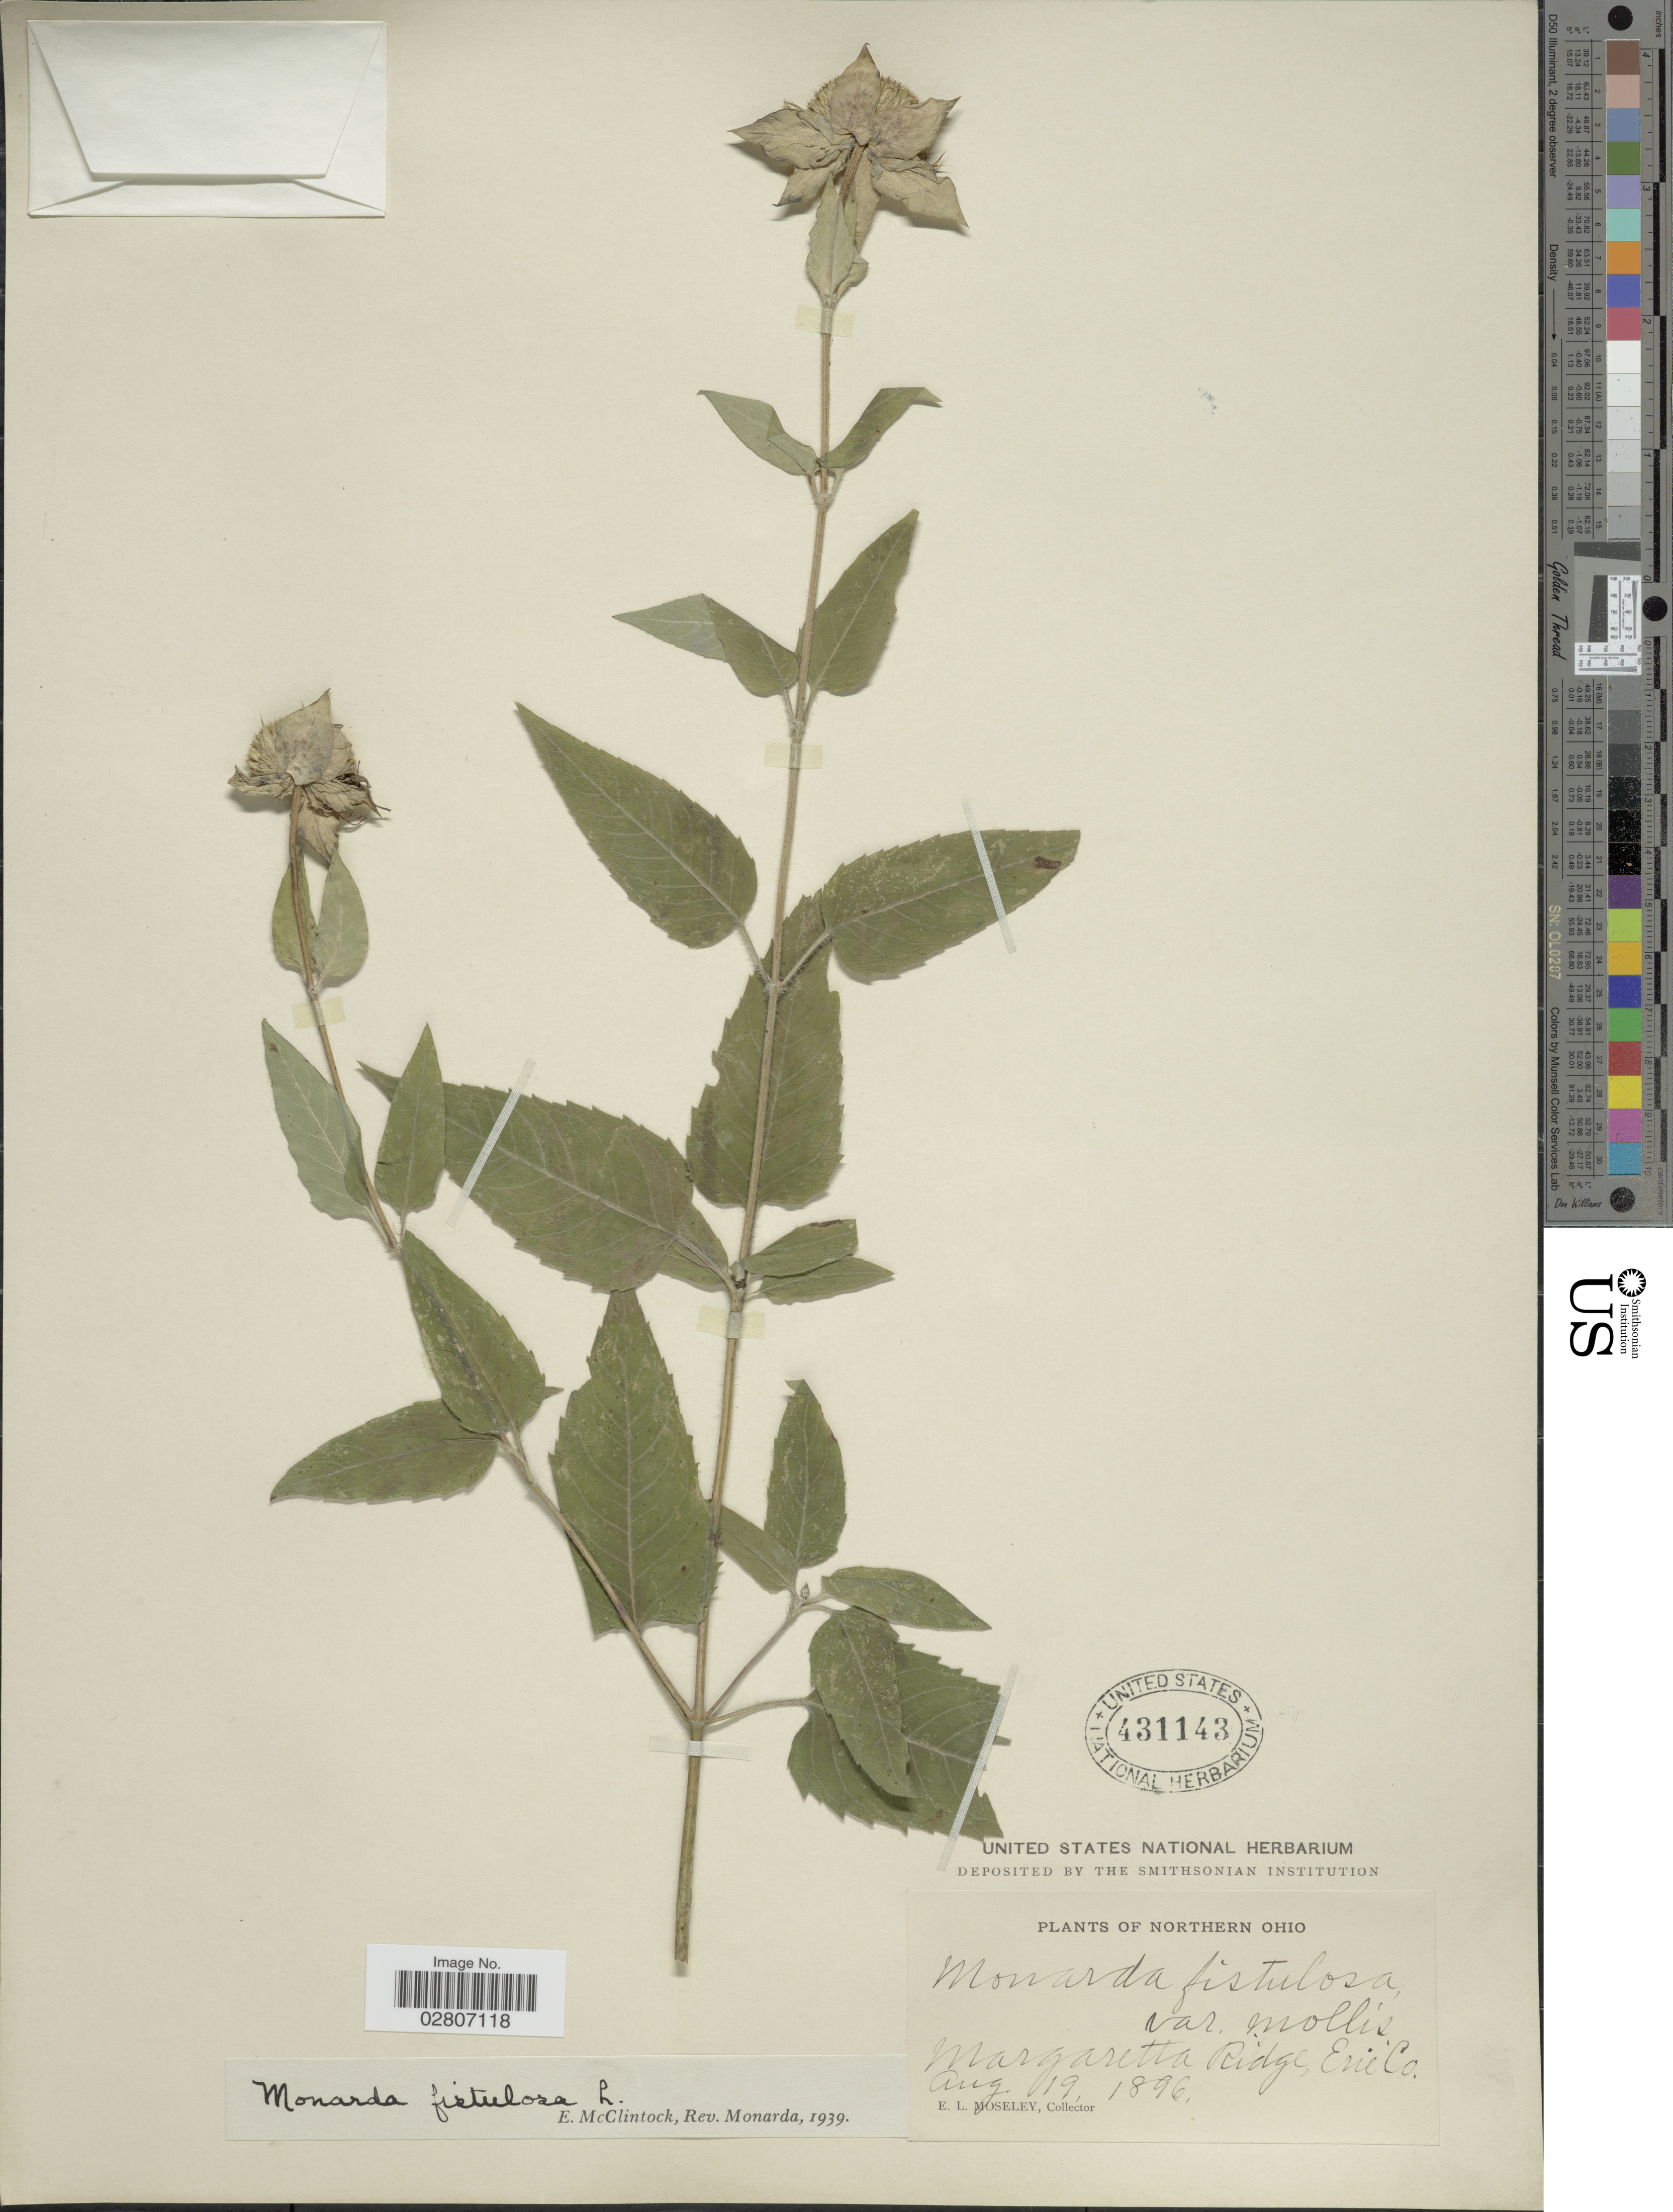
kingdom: Plantae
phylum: Tracheophyta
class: Magnoliopsida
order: Lamiales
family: Lamiaceae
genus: Monarda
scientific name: Monarda fistulosa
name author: L.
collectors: E. Moseley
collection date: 1896-08-19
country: United States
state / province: Ohio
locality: Northern Ohio. Margaretta Ridge, Erie Co.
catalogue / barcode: US 431143